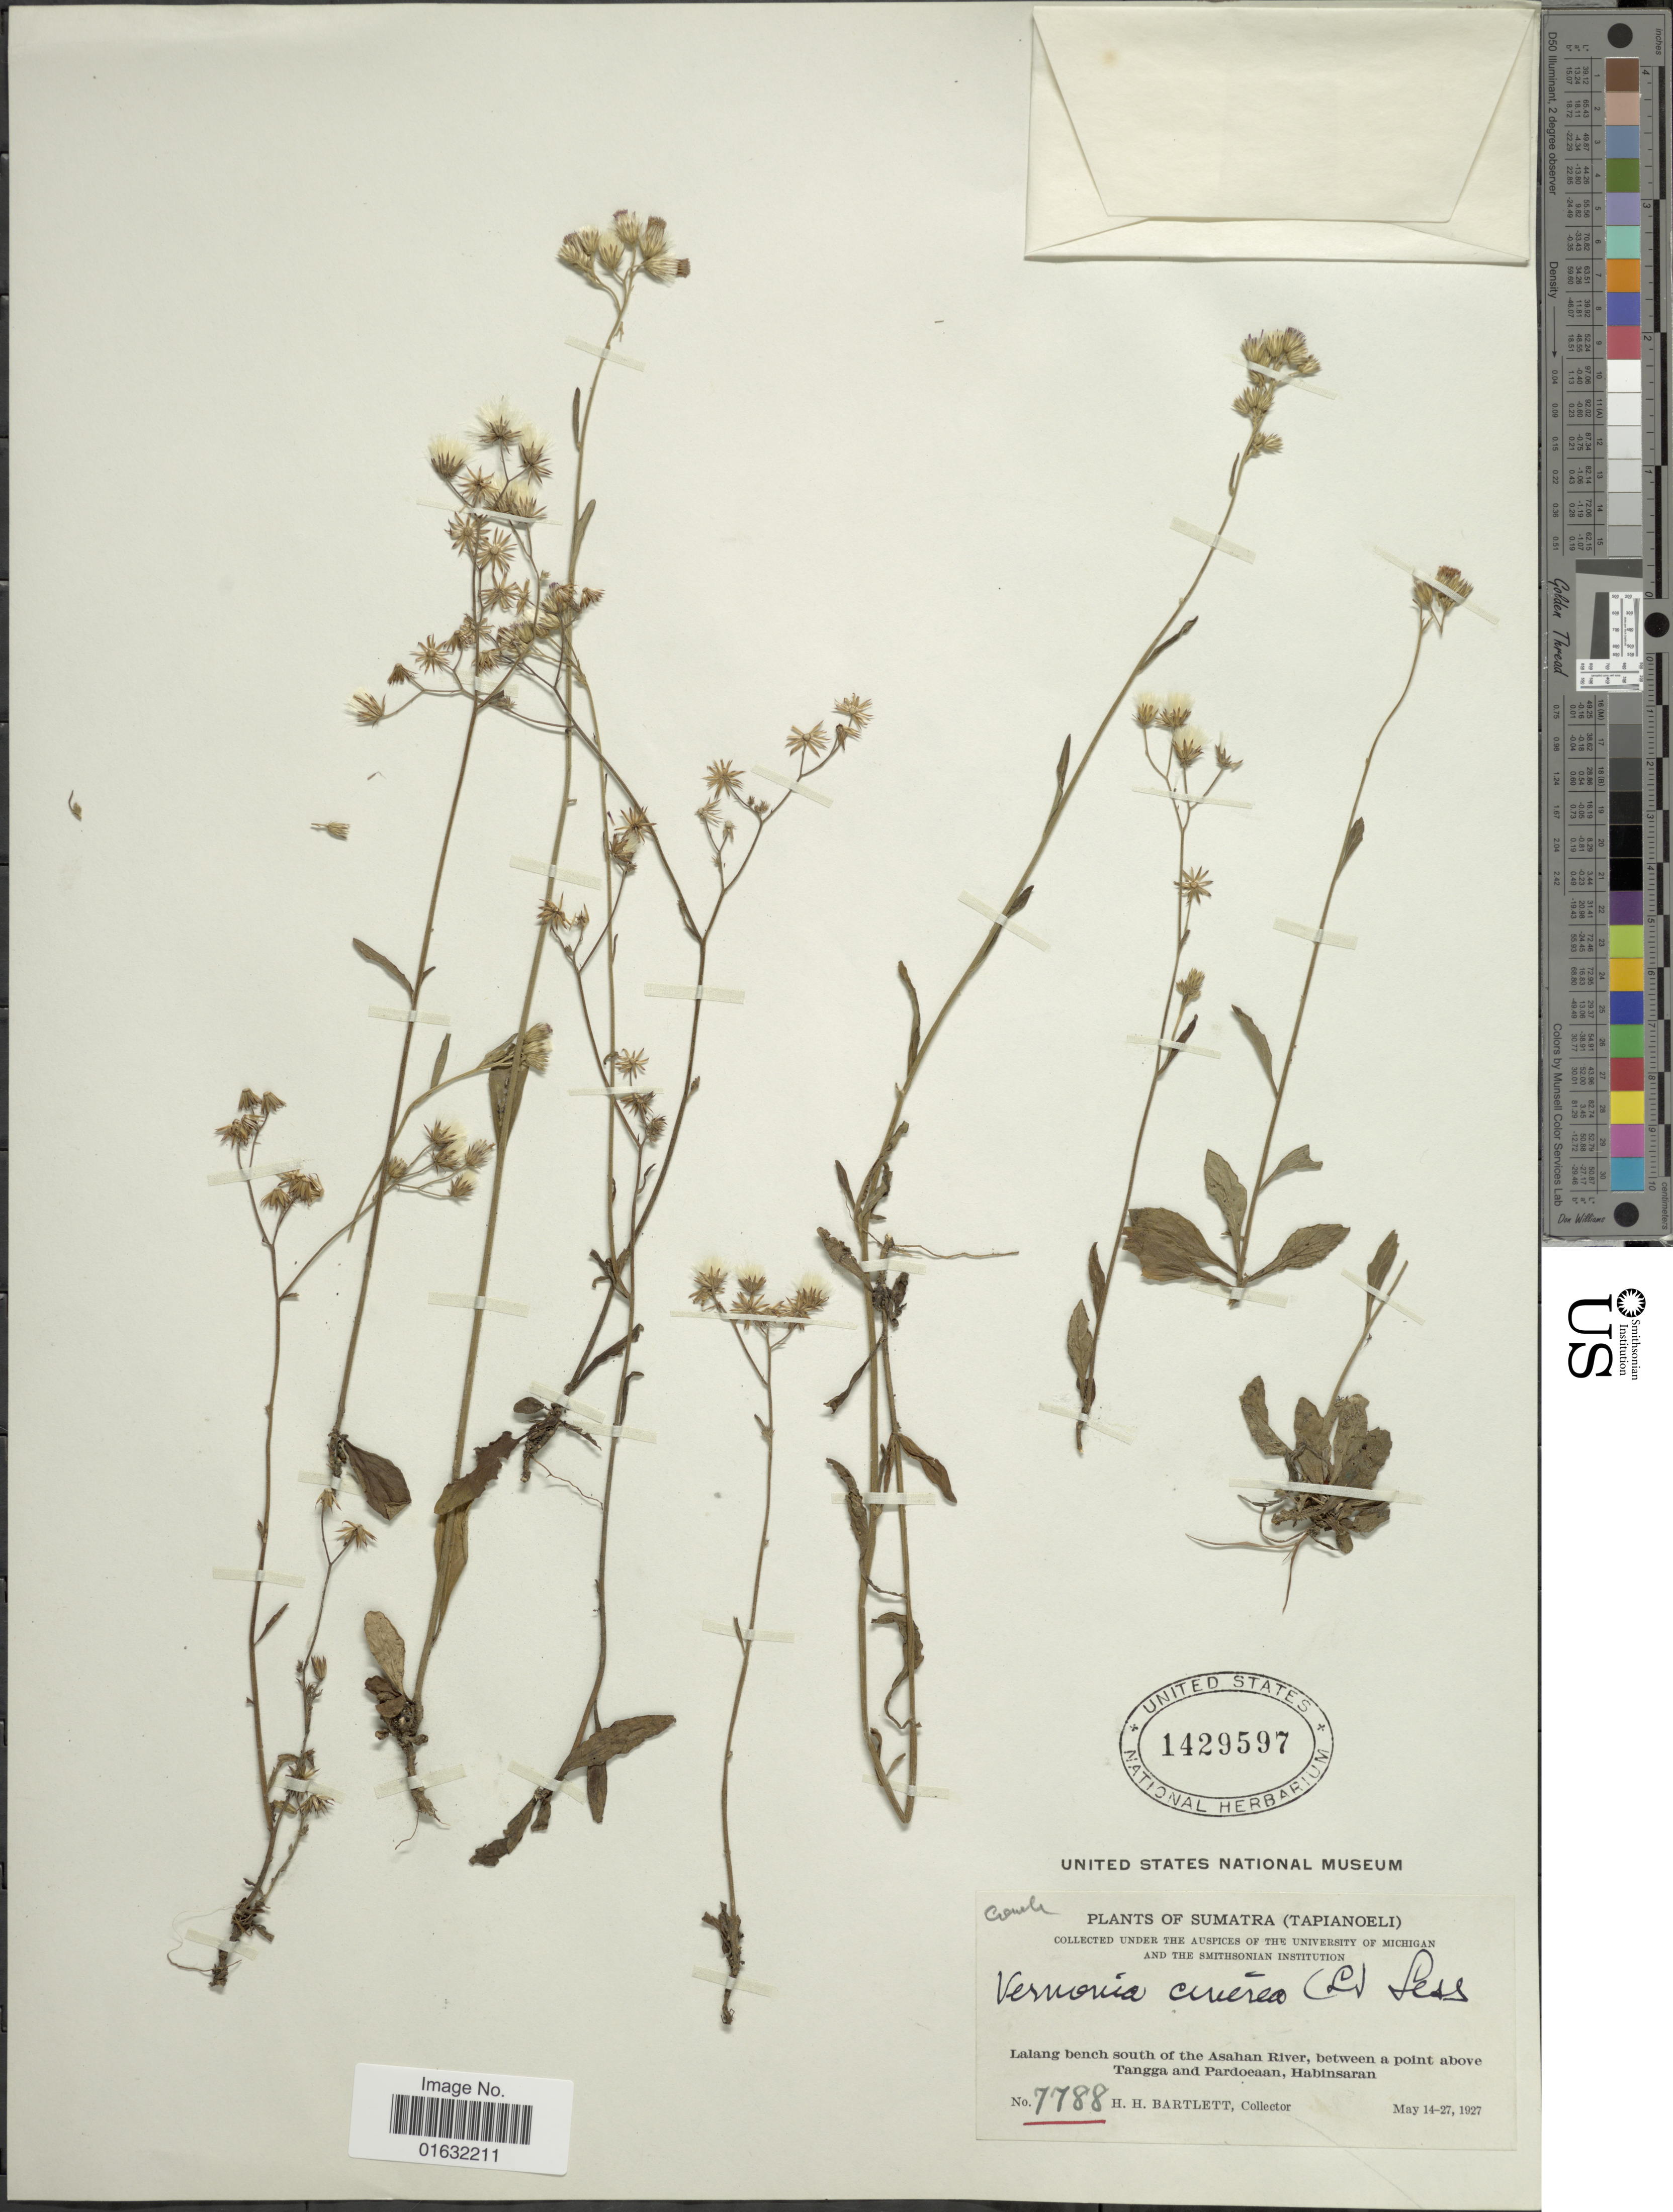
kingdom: Plantae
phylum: Tracheophyta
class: Magnoliopsida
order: Asterales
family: Asteraceae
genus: Cyanthillium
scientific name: Cyanthillium cinereum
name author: (L.) H. Rob.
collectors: H. H. Bartlett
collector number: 7788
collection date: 1927-05-14/1927-05-27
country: Indonesia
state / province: Sumatra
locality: Tapianoeli, Lalang bench south of Asahan River, between joint a point above Tangga and Pardoeaan, Habinsaran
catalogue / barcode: US 1429597